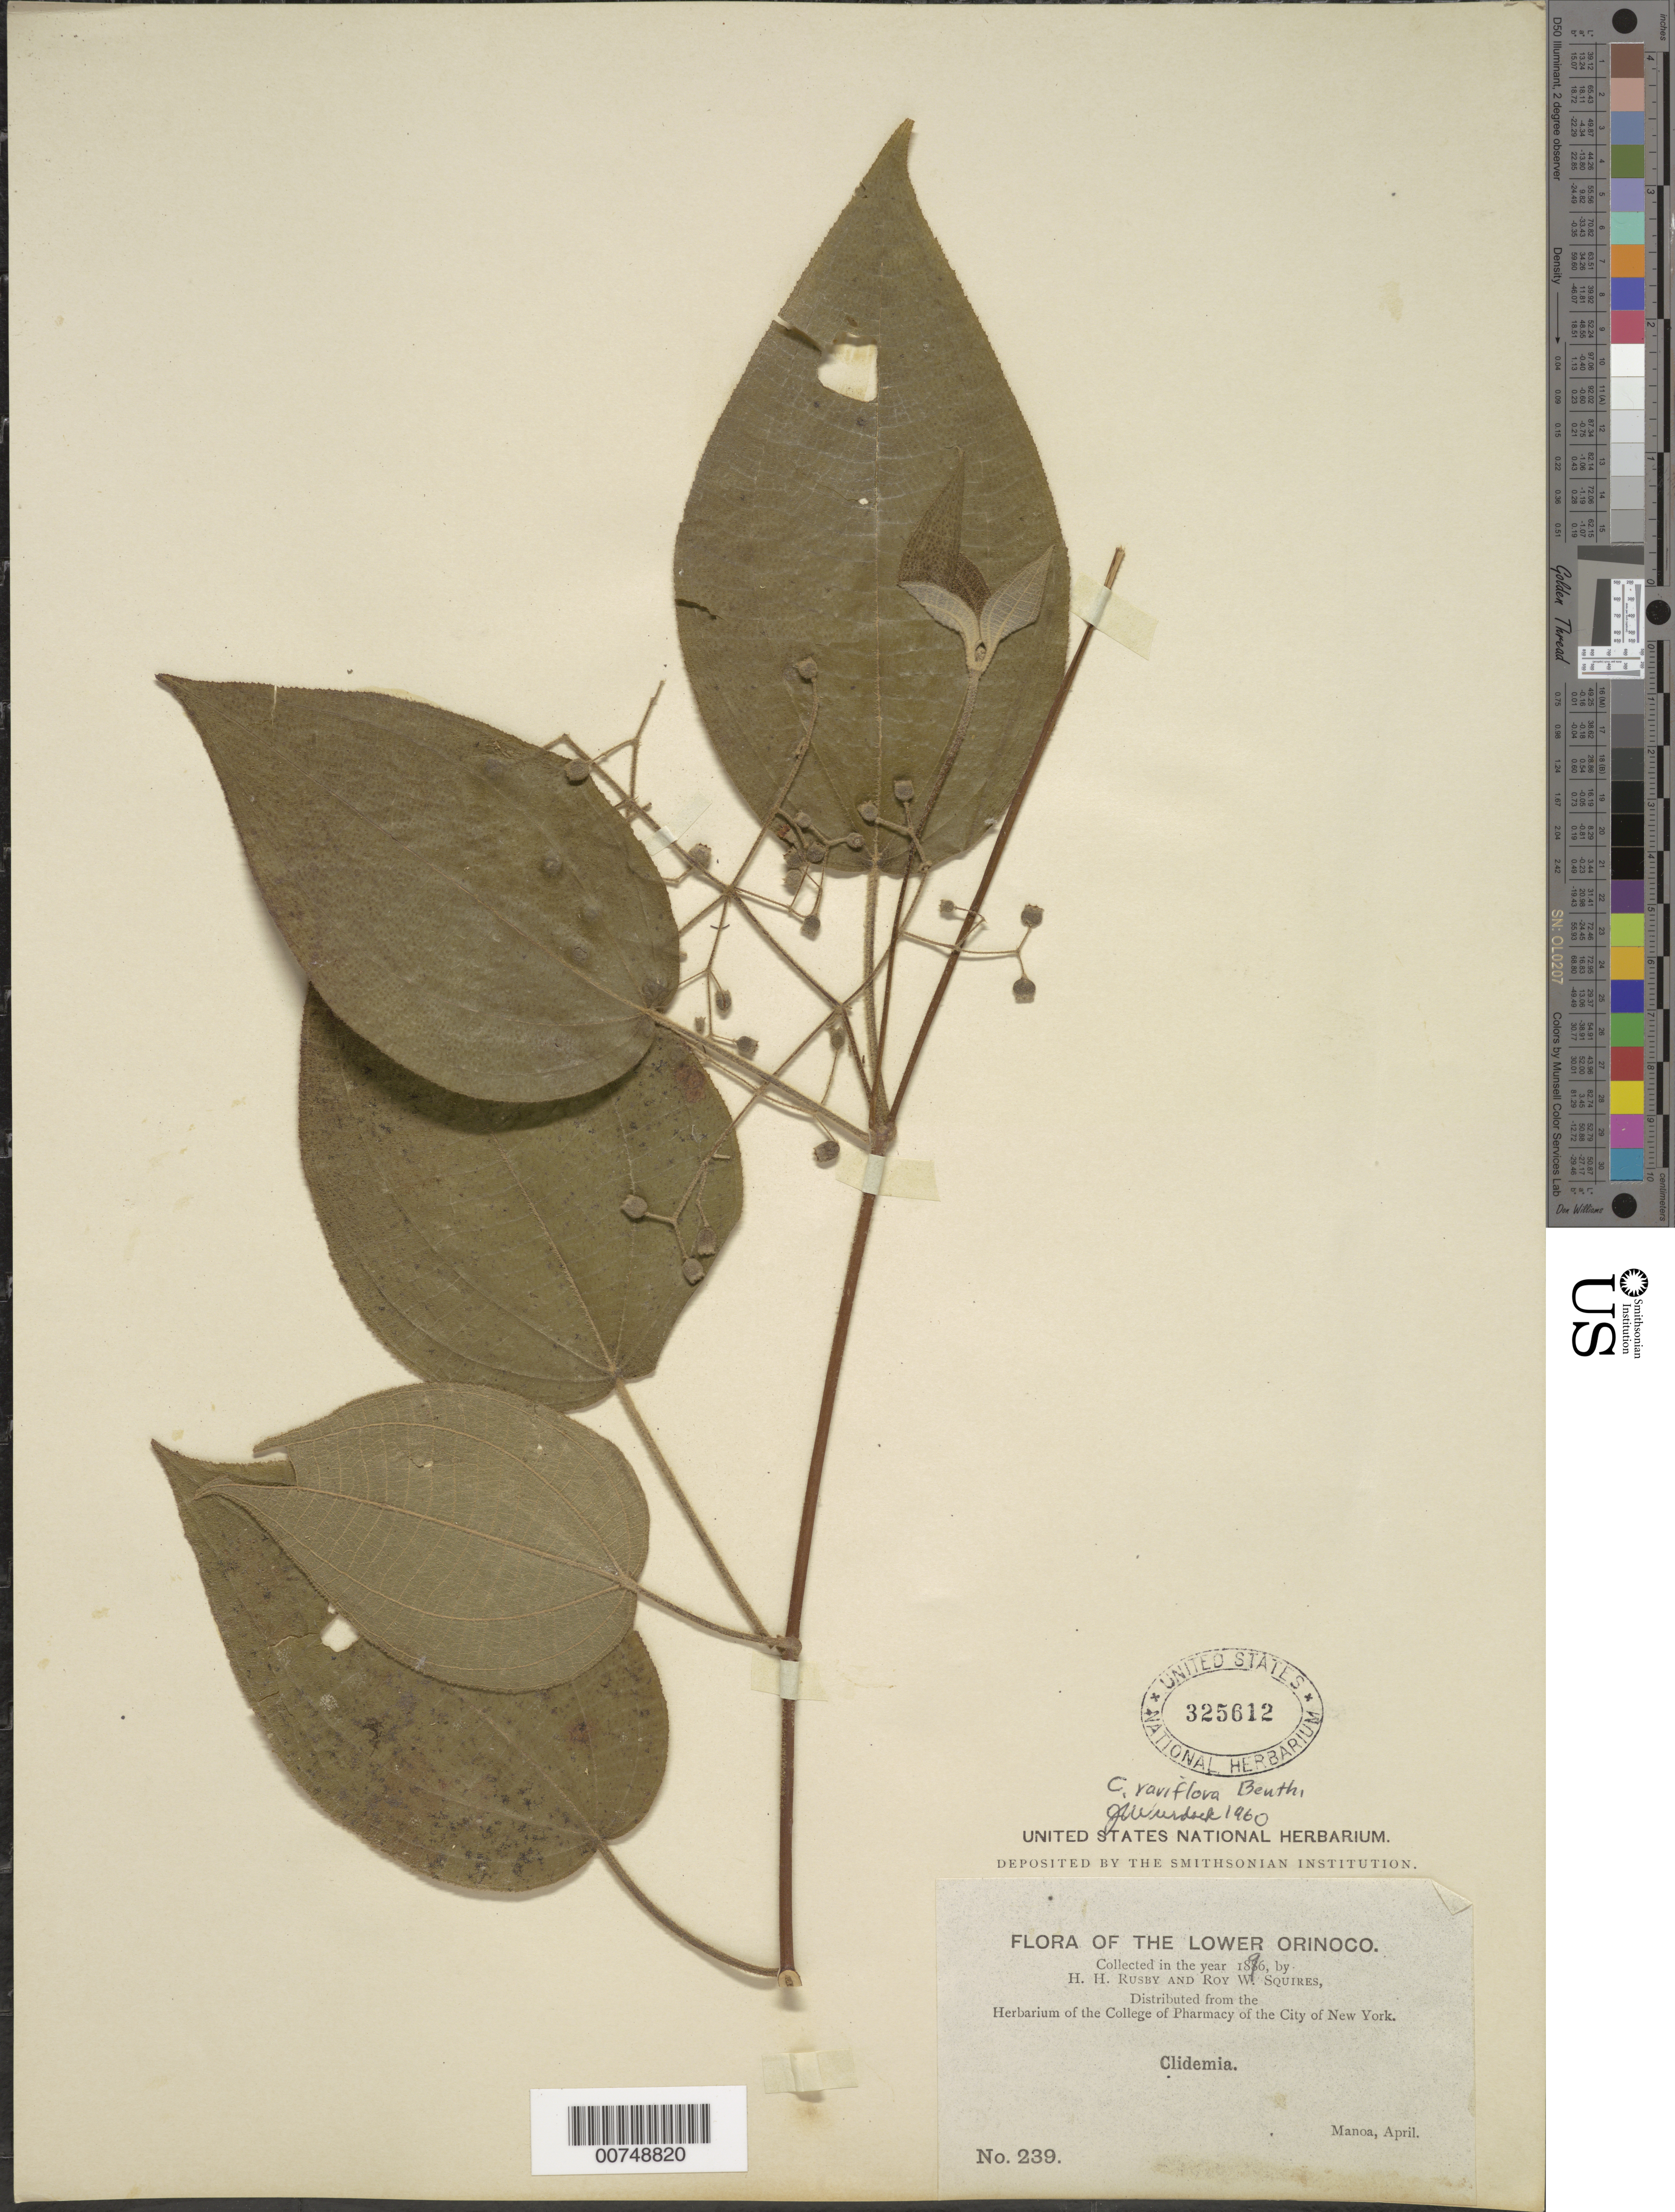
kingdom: Plantae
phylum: Tracheophyta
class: Magnoliopsida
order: Myrtales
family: Melastomataceae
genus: Clidemia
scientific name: Clidemia bullosa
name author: DC.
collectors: H. H. Rusby & R. Squires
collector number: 239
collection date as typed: April 1896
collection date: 1896-04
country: Venezuela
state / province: Delta Amacuro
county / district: Antonio Díaz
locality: Lower Orinoco, Manoa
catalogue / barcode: US 325612